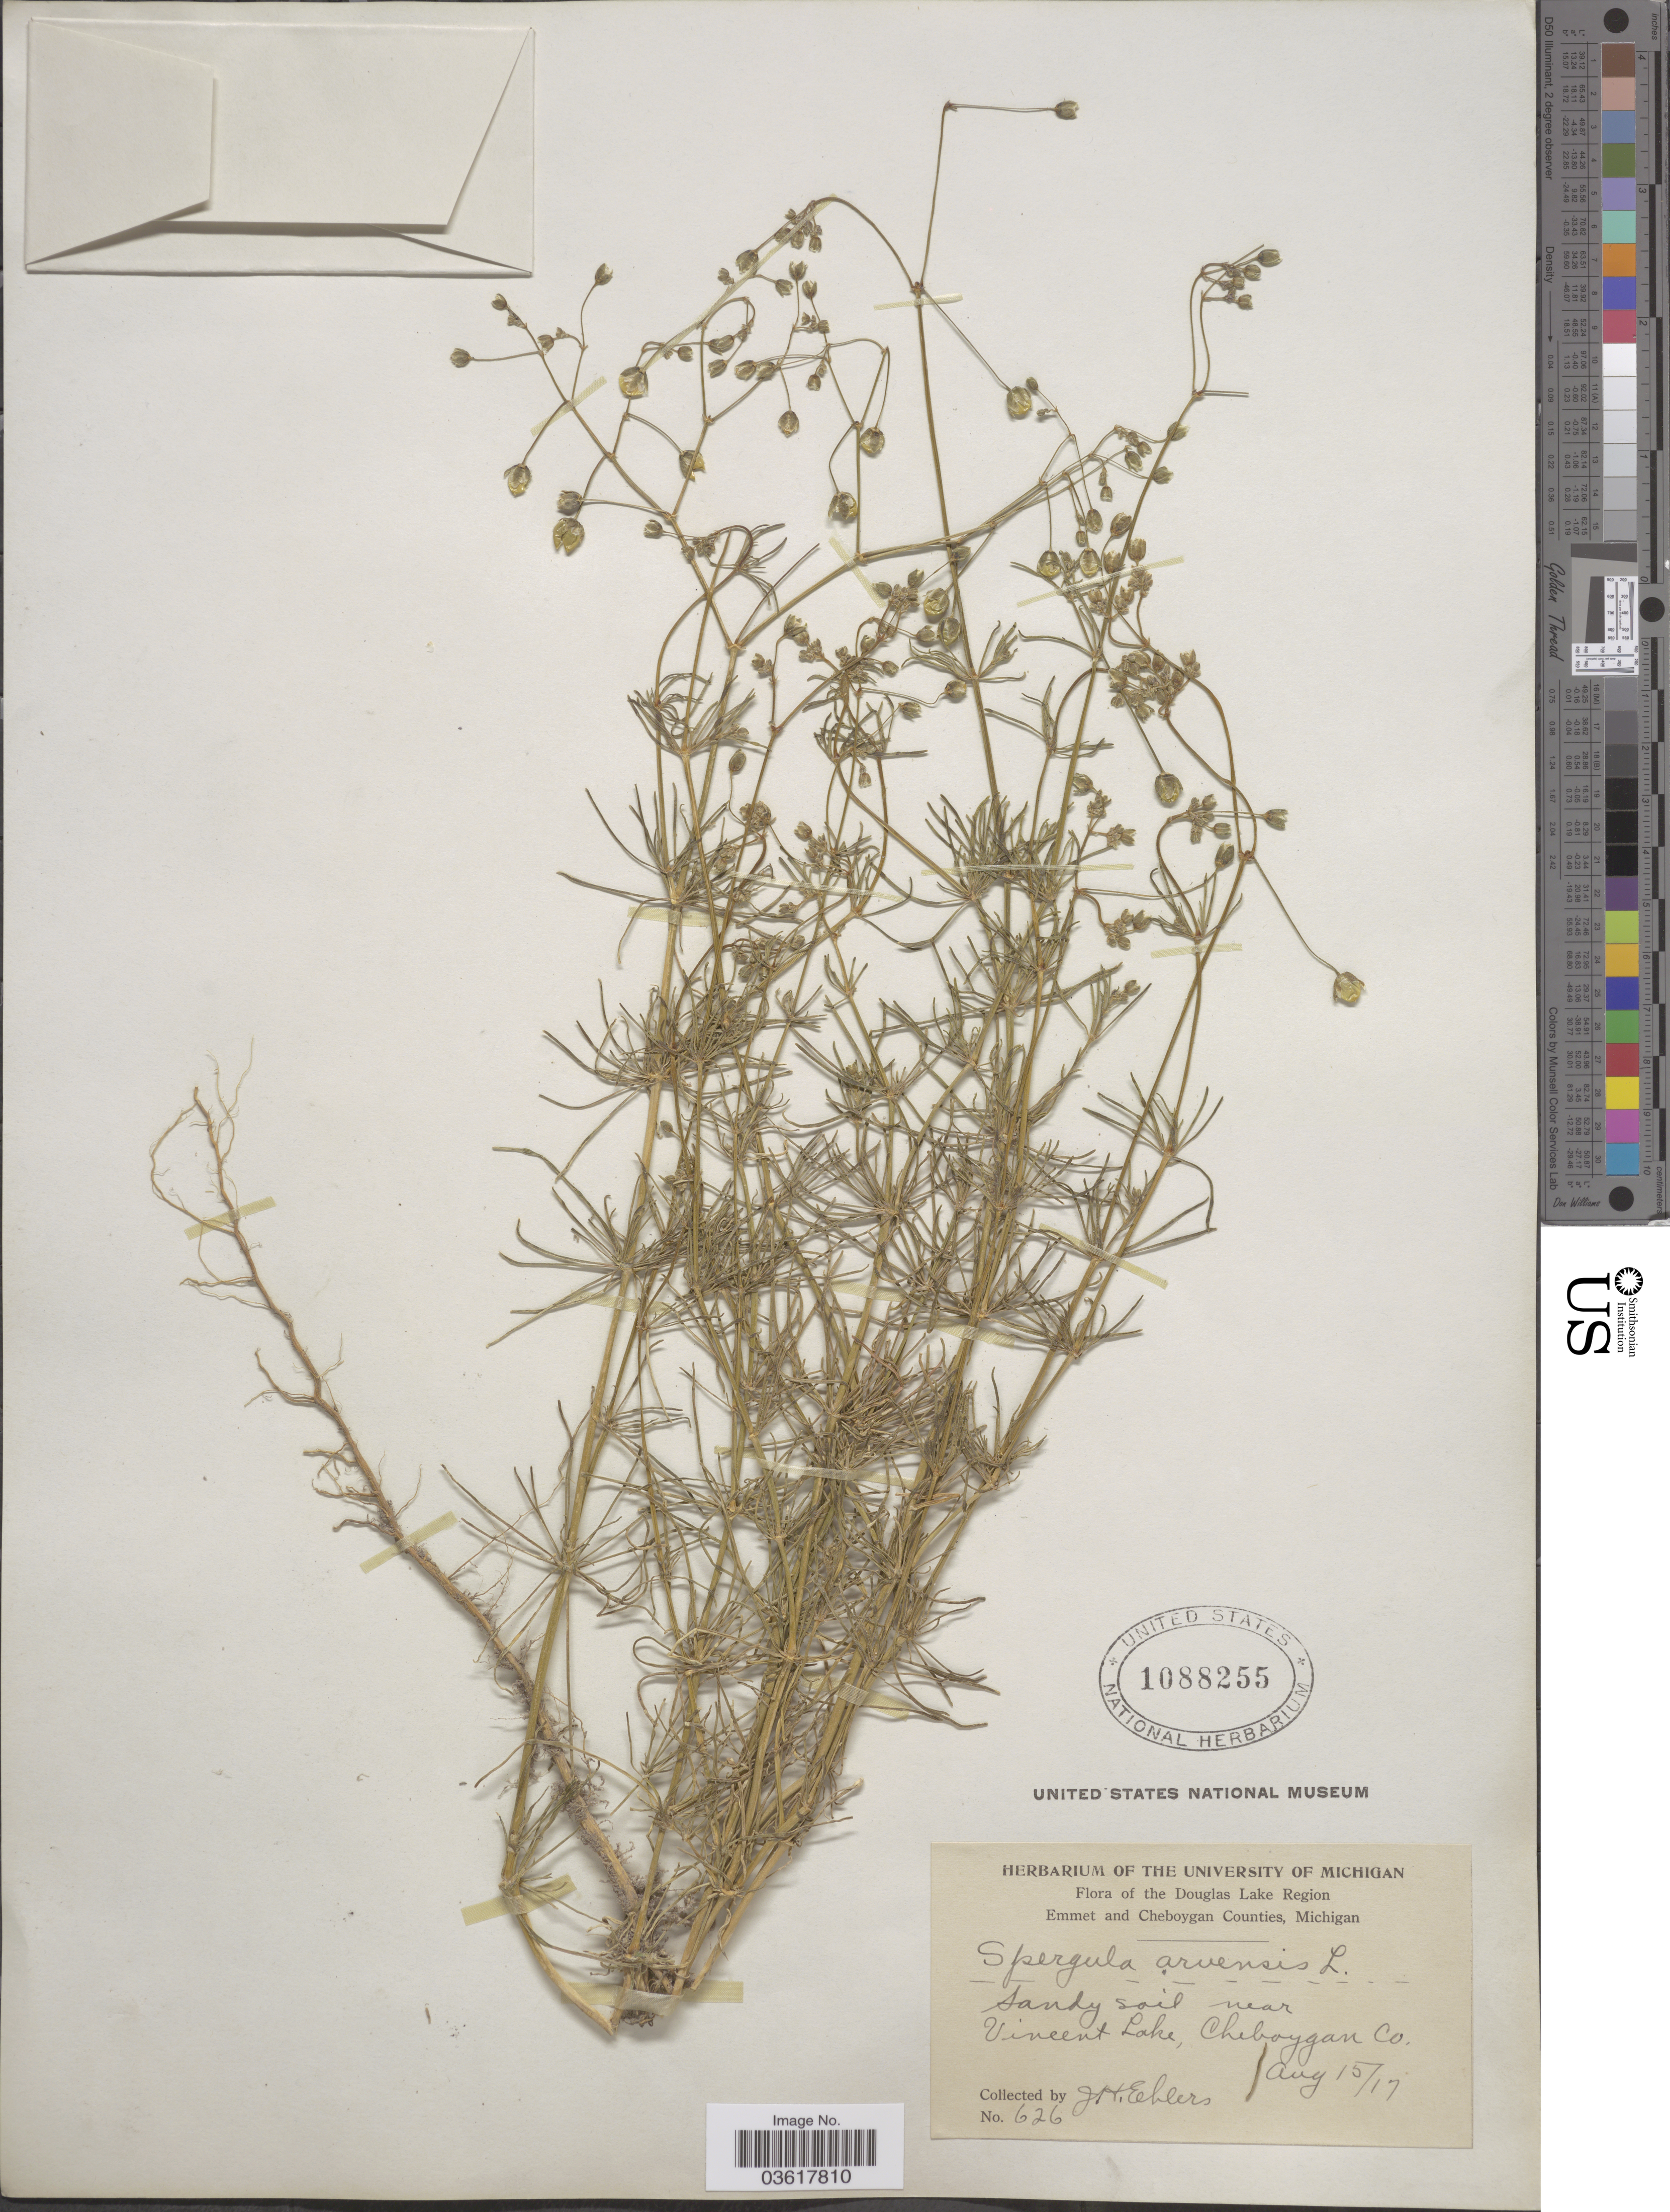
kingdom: Plantae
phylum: Tracheophyta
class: Magnoliopsida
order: Caryophyllales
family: Caryophyllaceae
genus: Spergula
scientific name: Spergula arvensis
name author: L.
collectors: J. H. Ehlers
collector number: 626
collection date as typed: Transcribed d/m/y: 15/8/17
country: United States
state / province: Michigan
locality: Douglas Lake Region. Sandy soil near Vincent Lake, Cheboygan Co.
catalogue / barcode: US 1088255